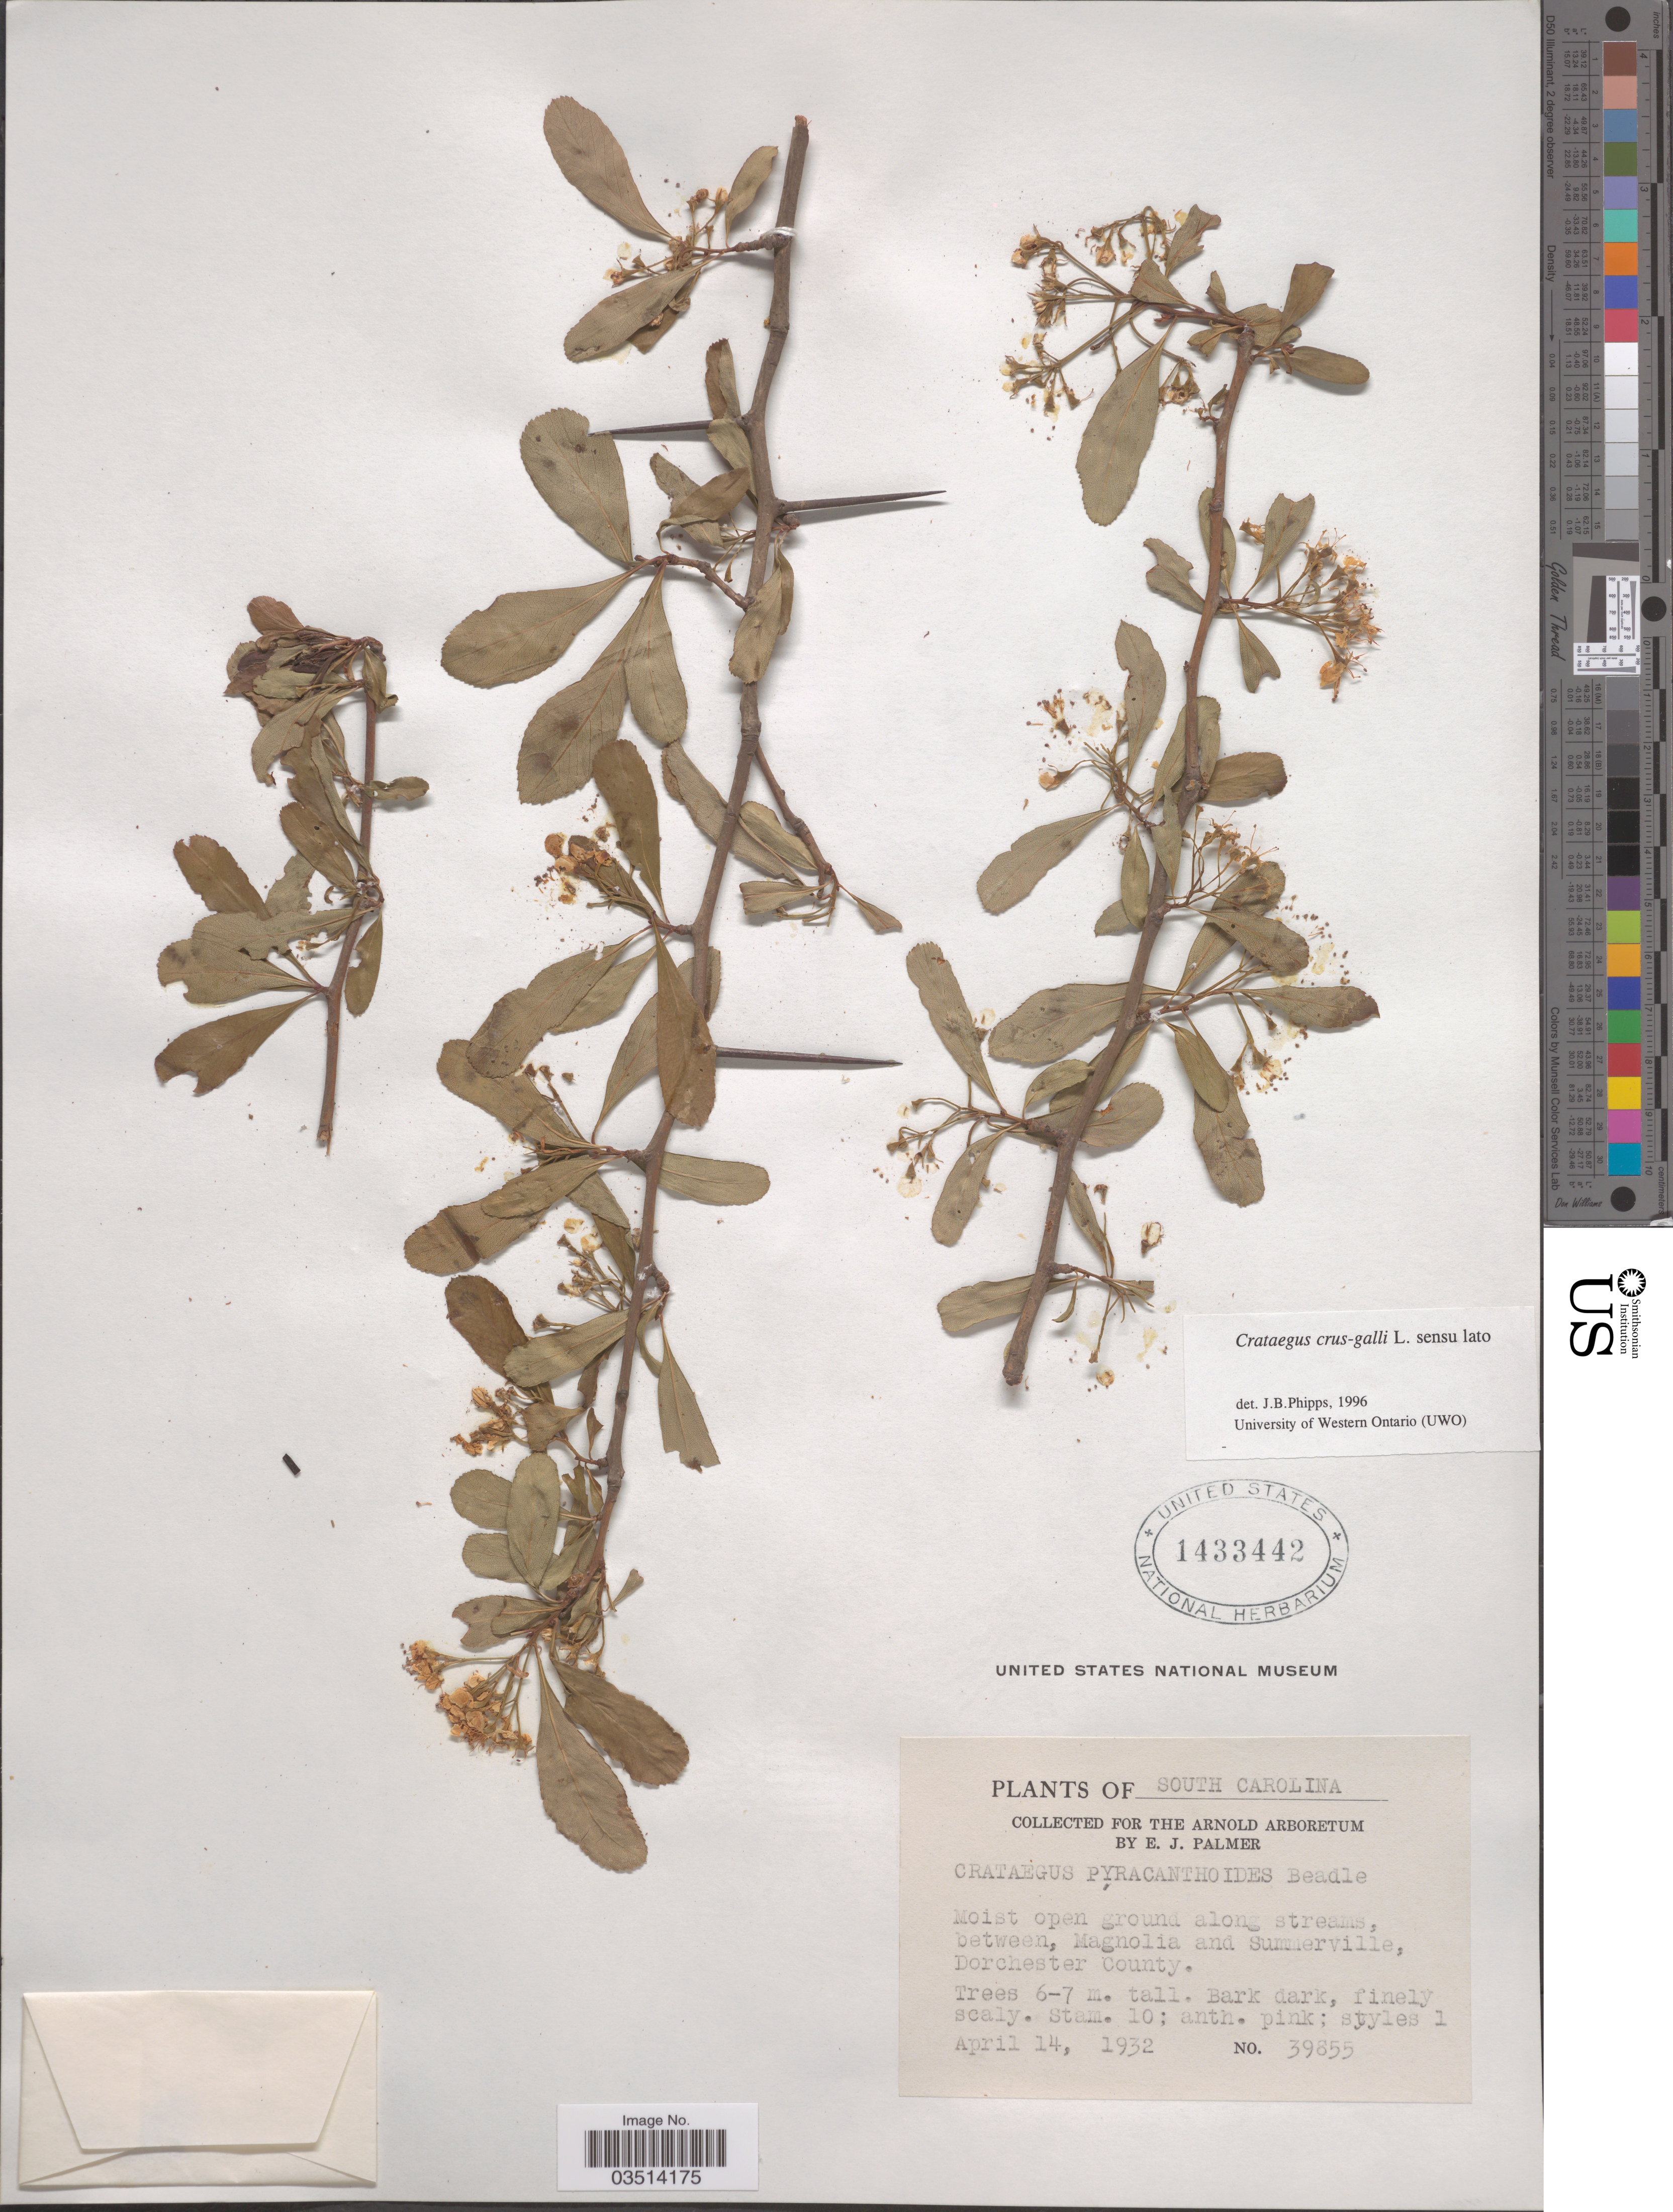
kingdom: Plantae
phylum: Tracheophyta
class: Magnoliopsida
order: Rosales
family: Rosaceae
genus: Crataegus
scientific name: Crataegus crus-galli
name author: L.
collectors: E. J. Palmer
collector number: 39855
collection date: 1932-04-14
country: United States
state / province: South Carolina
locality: Moist open ground along streams, between, Magnolia and Summerville, Dorchester County.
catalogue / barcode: US 1433442